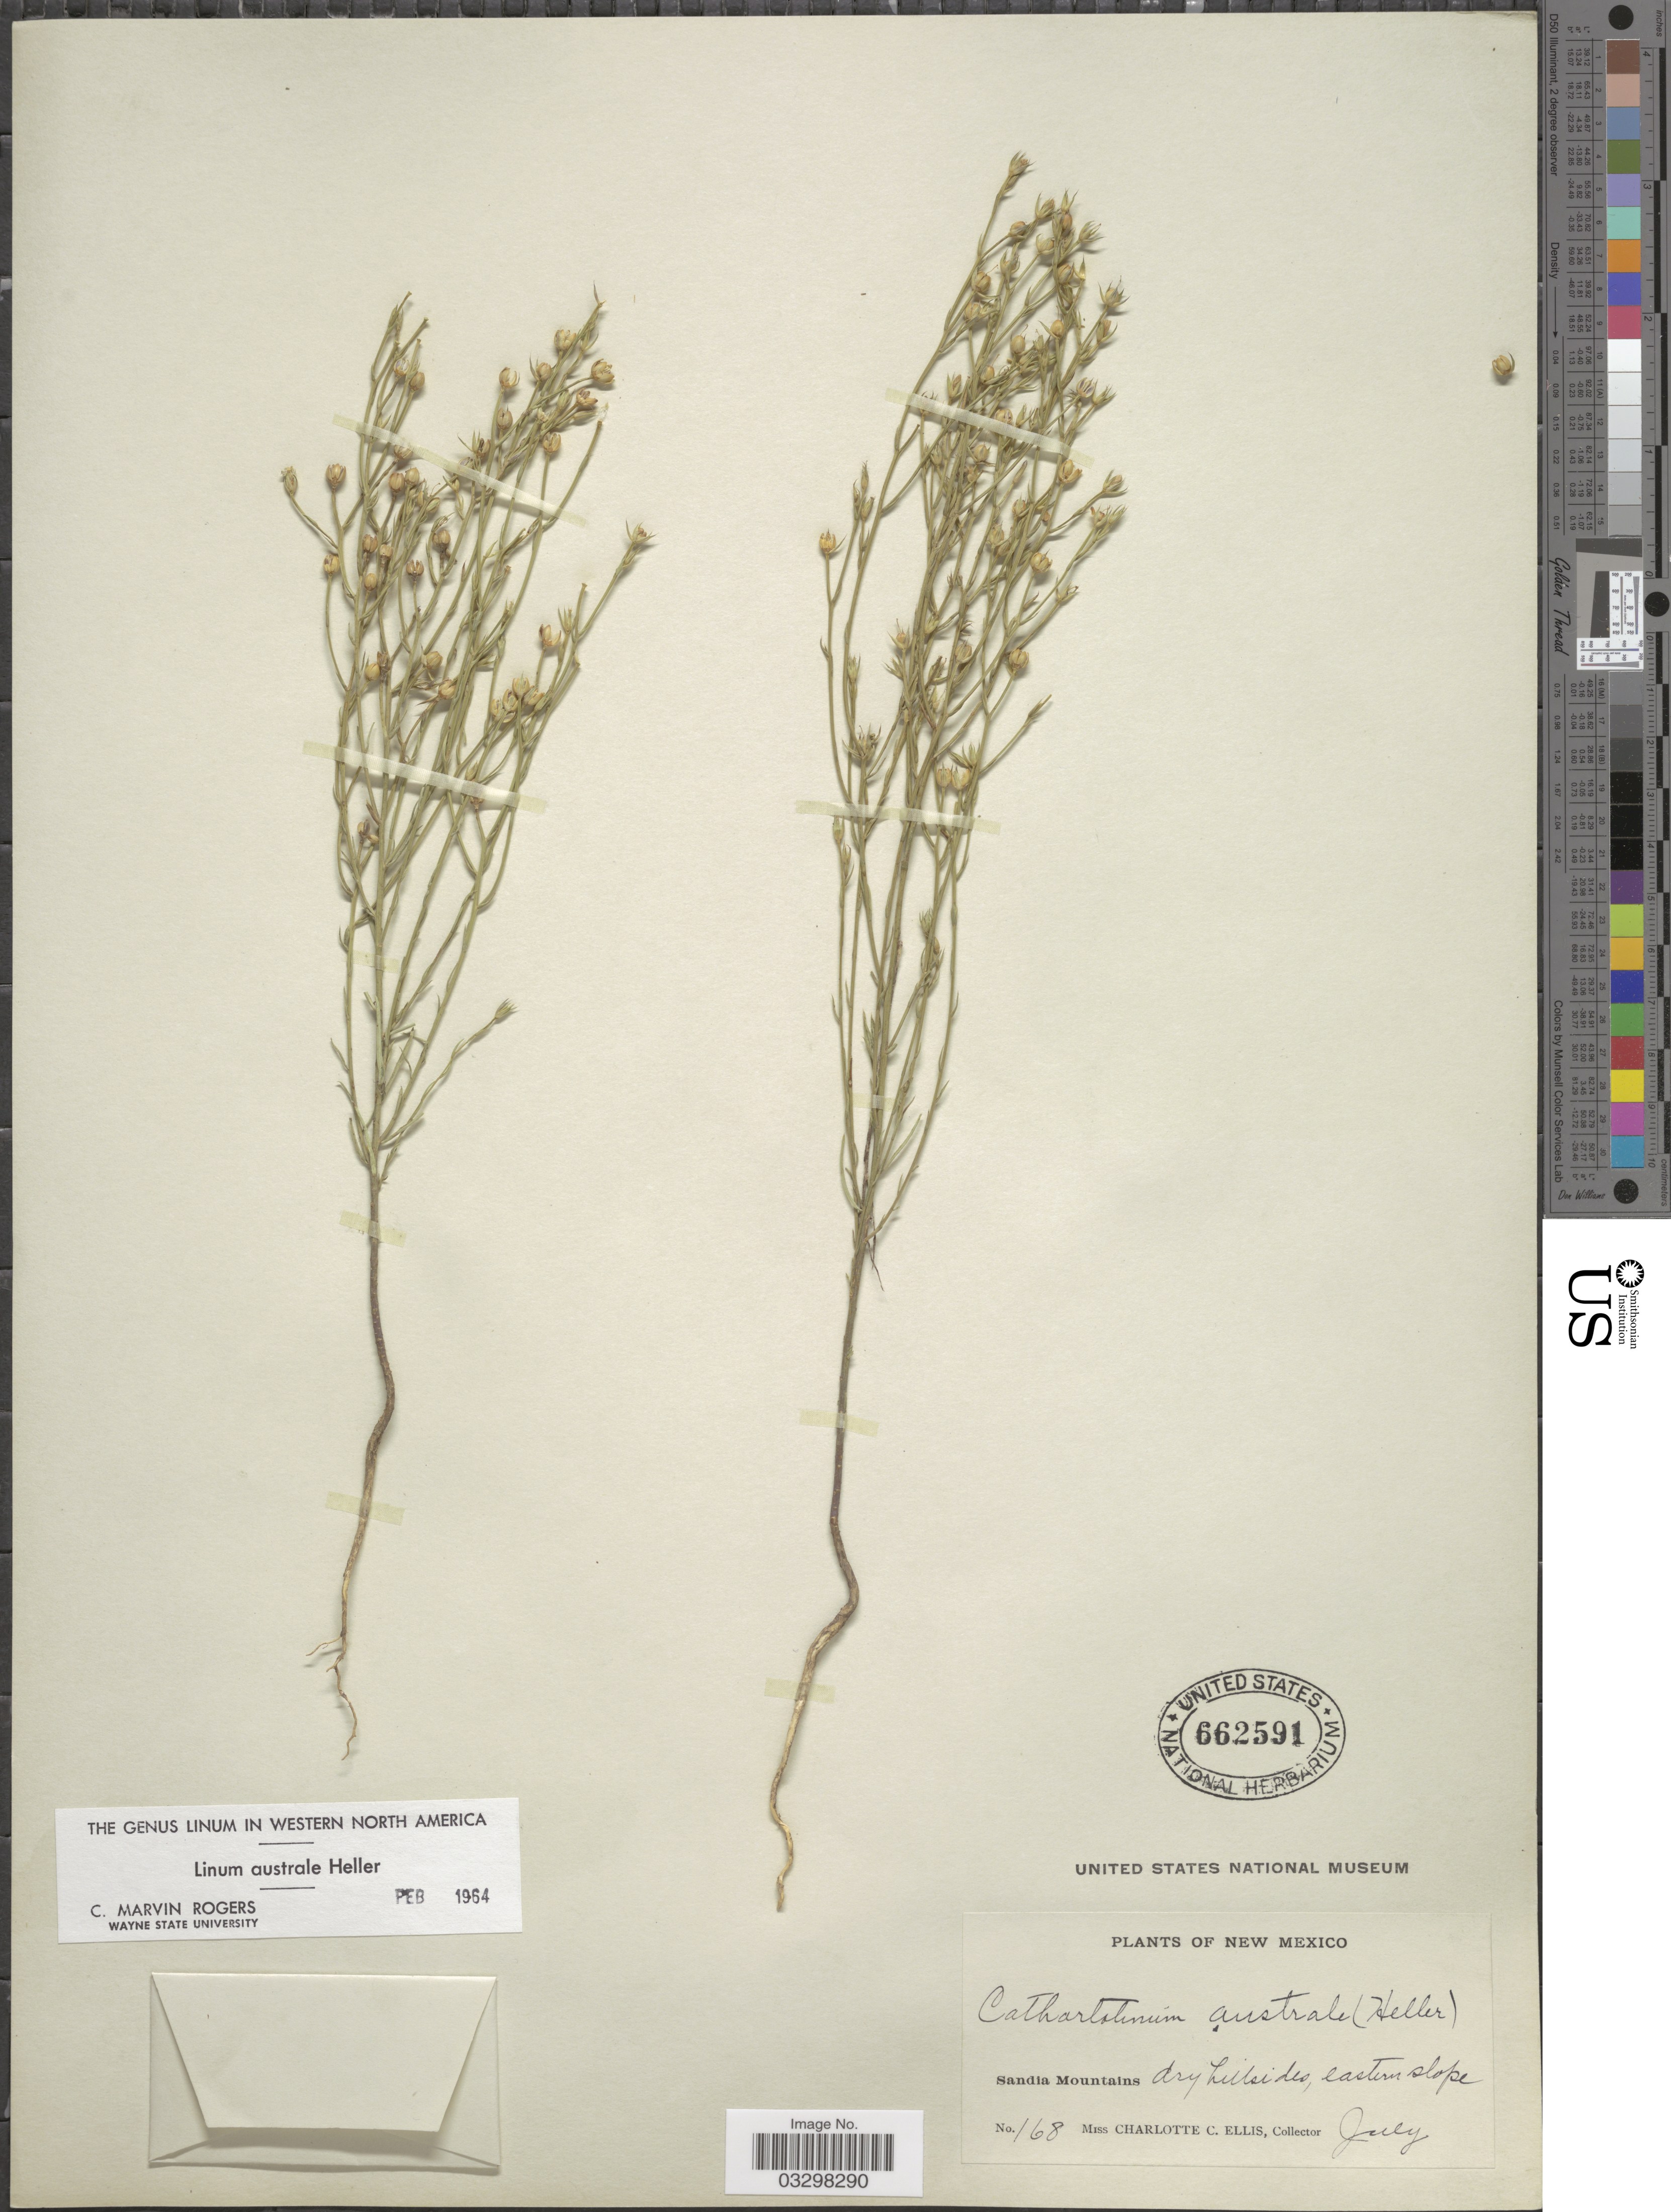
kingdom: Plantae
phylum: Tracheophyta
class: Magnoliopsida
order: Malpighiales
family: Linaceae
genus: Linum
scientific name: Linum australe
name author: A. Heller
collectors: C. C. Ellis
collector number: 168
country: United States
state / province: New Mexico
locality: Sandia Mountains, eastern slope.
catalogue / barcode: US 662591